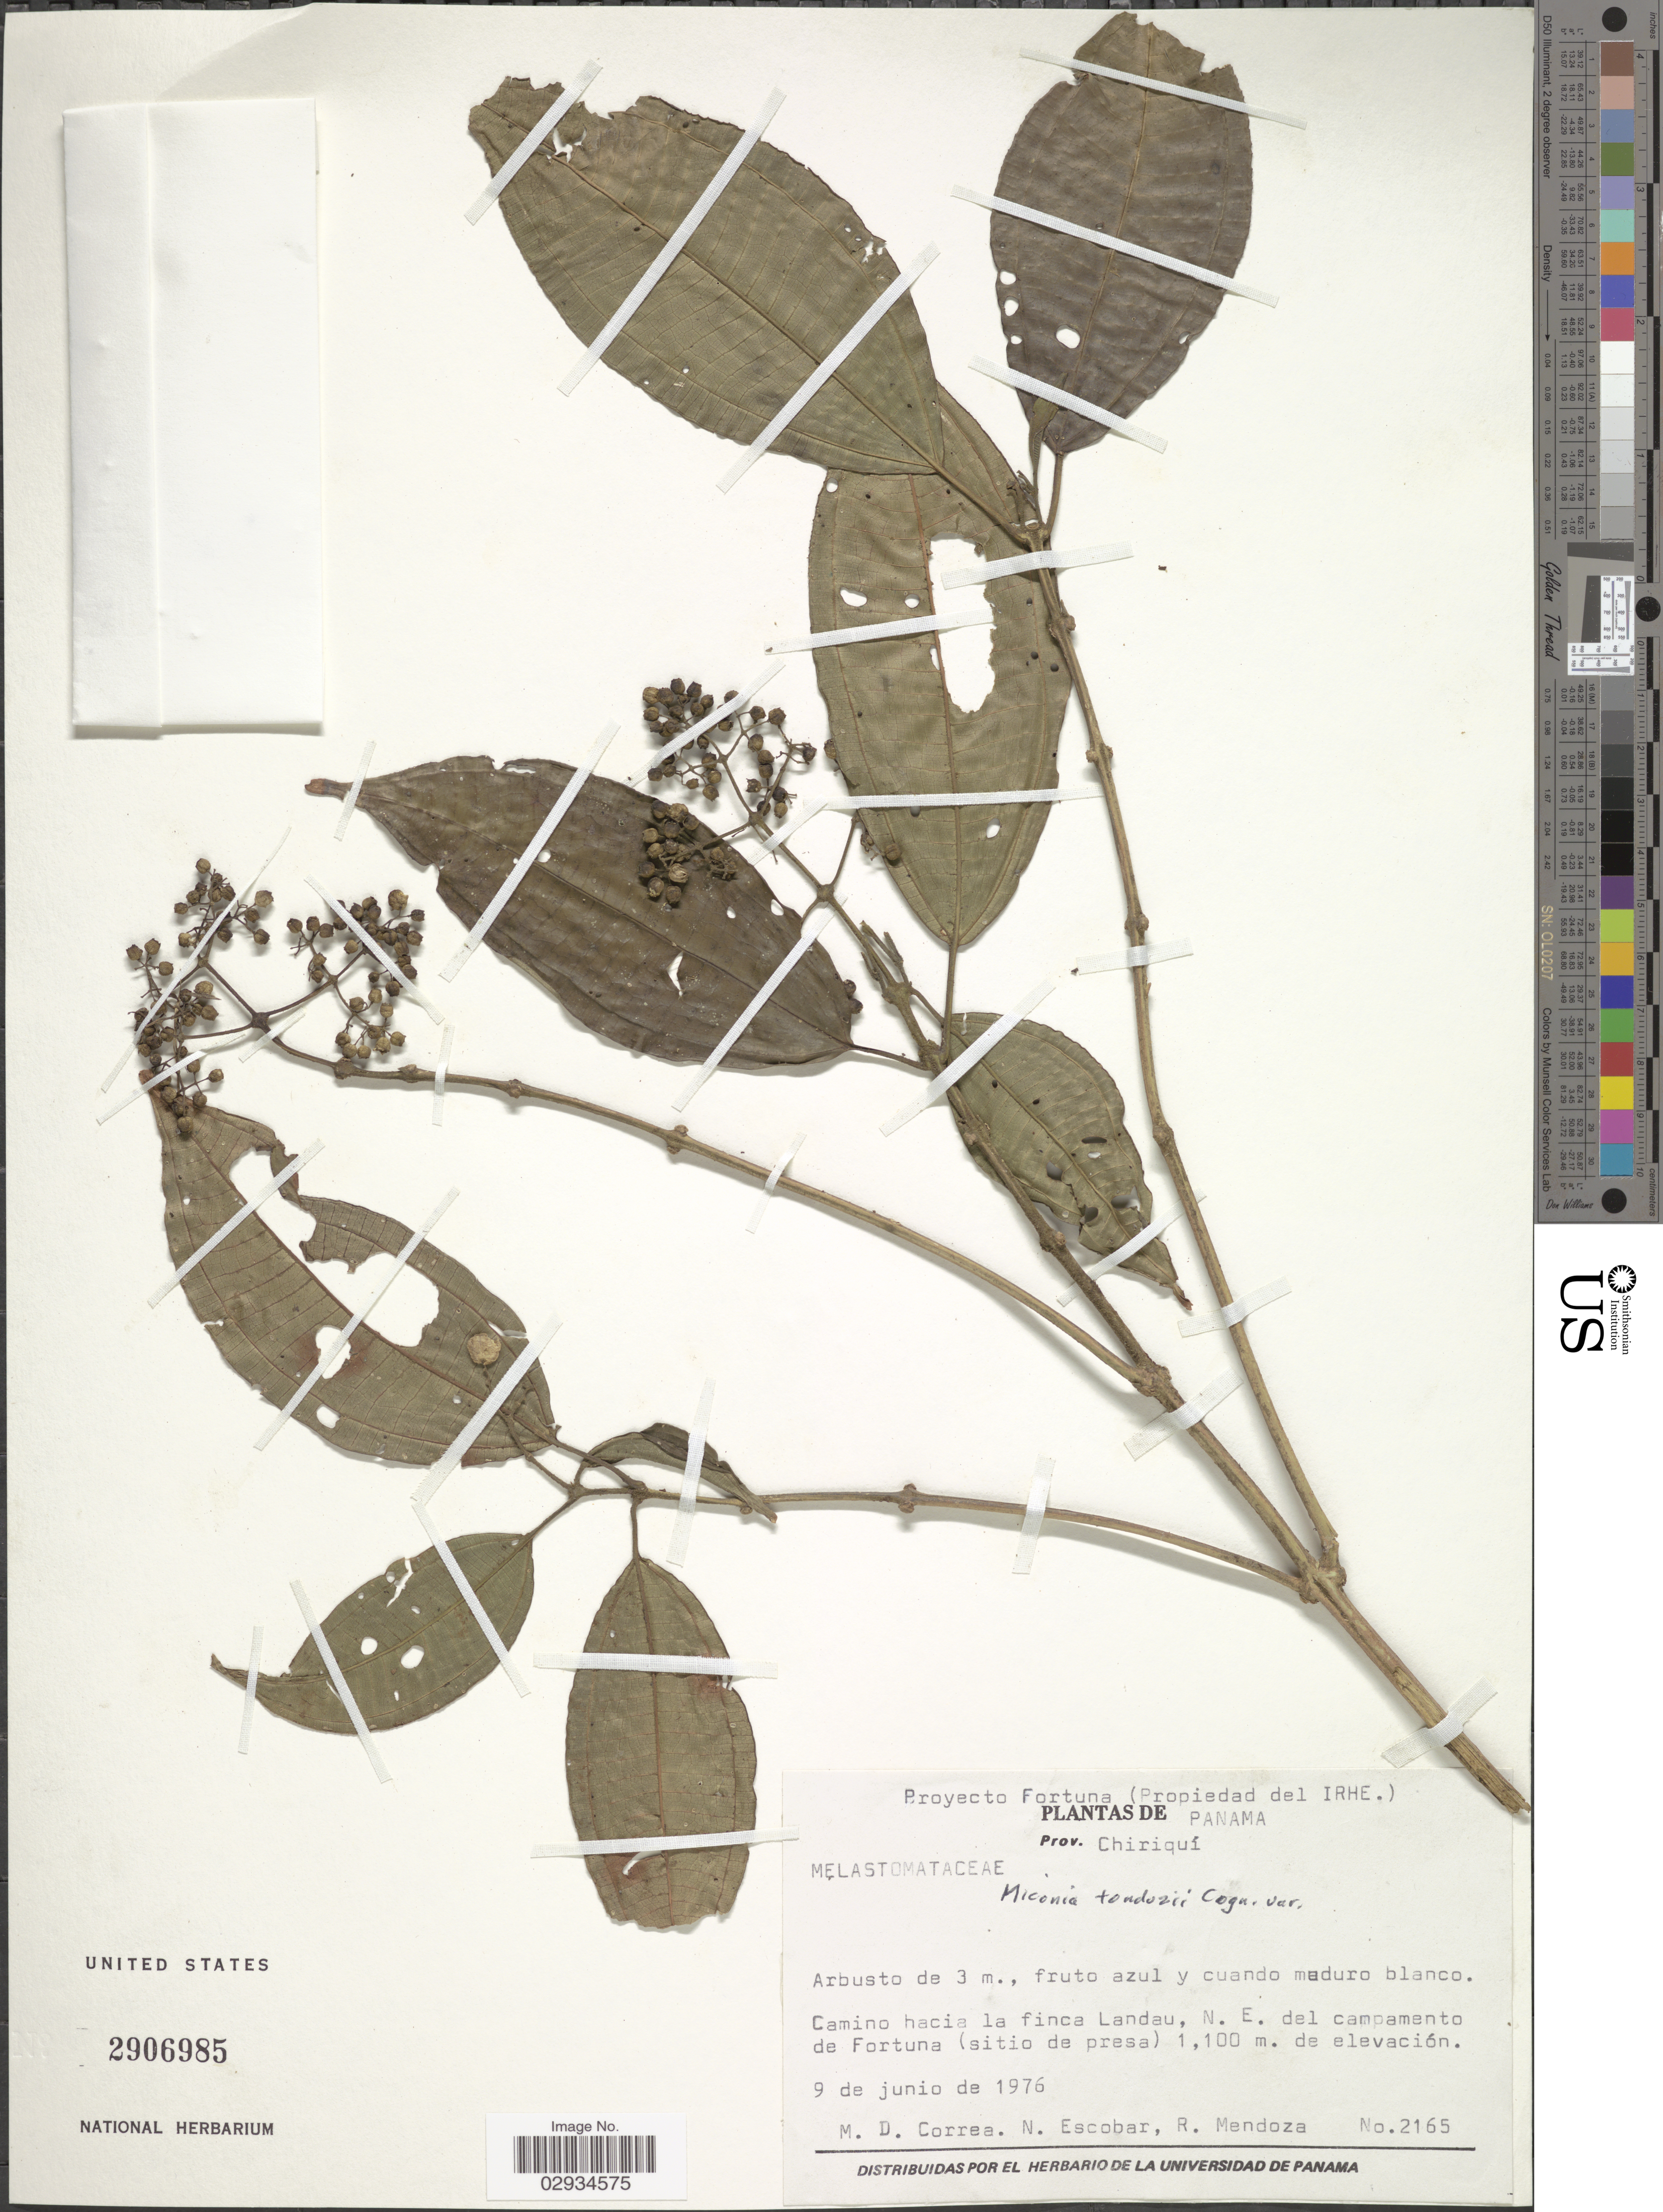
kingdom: Plantae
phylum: Tracheophyta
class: Magnoliopsida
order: Myrtales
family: Melastomataceae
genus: Miconia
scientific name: Miconia tonduzii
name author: Cogn. in A. DC.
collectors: M. D. Corrêa-A., N. Escobar & R. Mendoza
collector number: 2165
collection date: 1976-06-09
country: Panama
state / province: Chiriqui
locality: Camino hacia la finca Landau, N.E. del campamento de Fortuna (sitio de presa).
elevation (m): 1100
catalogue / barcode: US 2906985